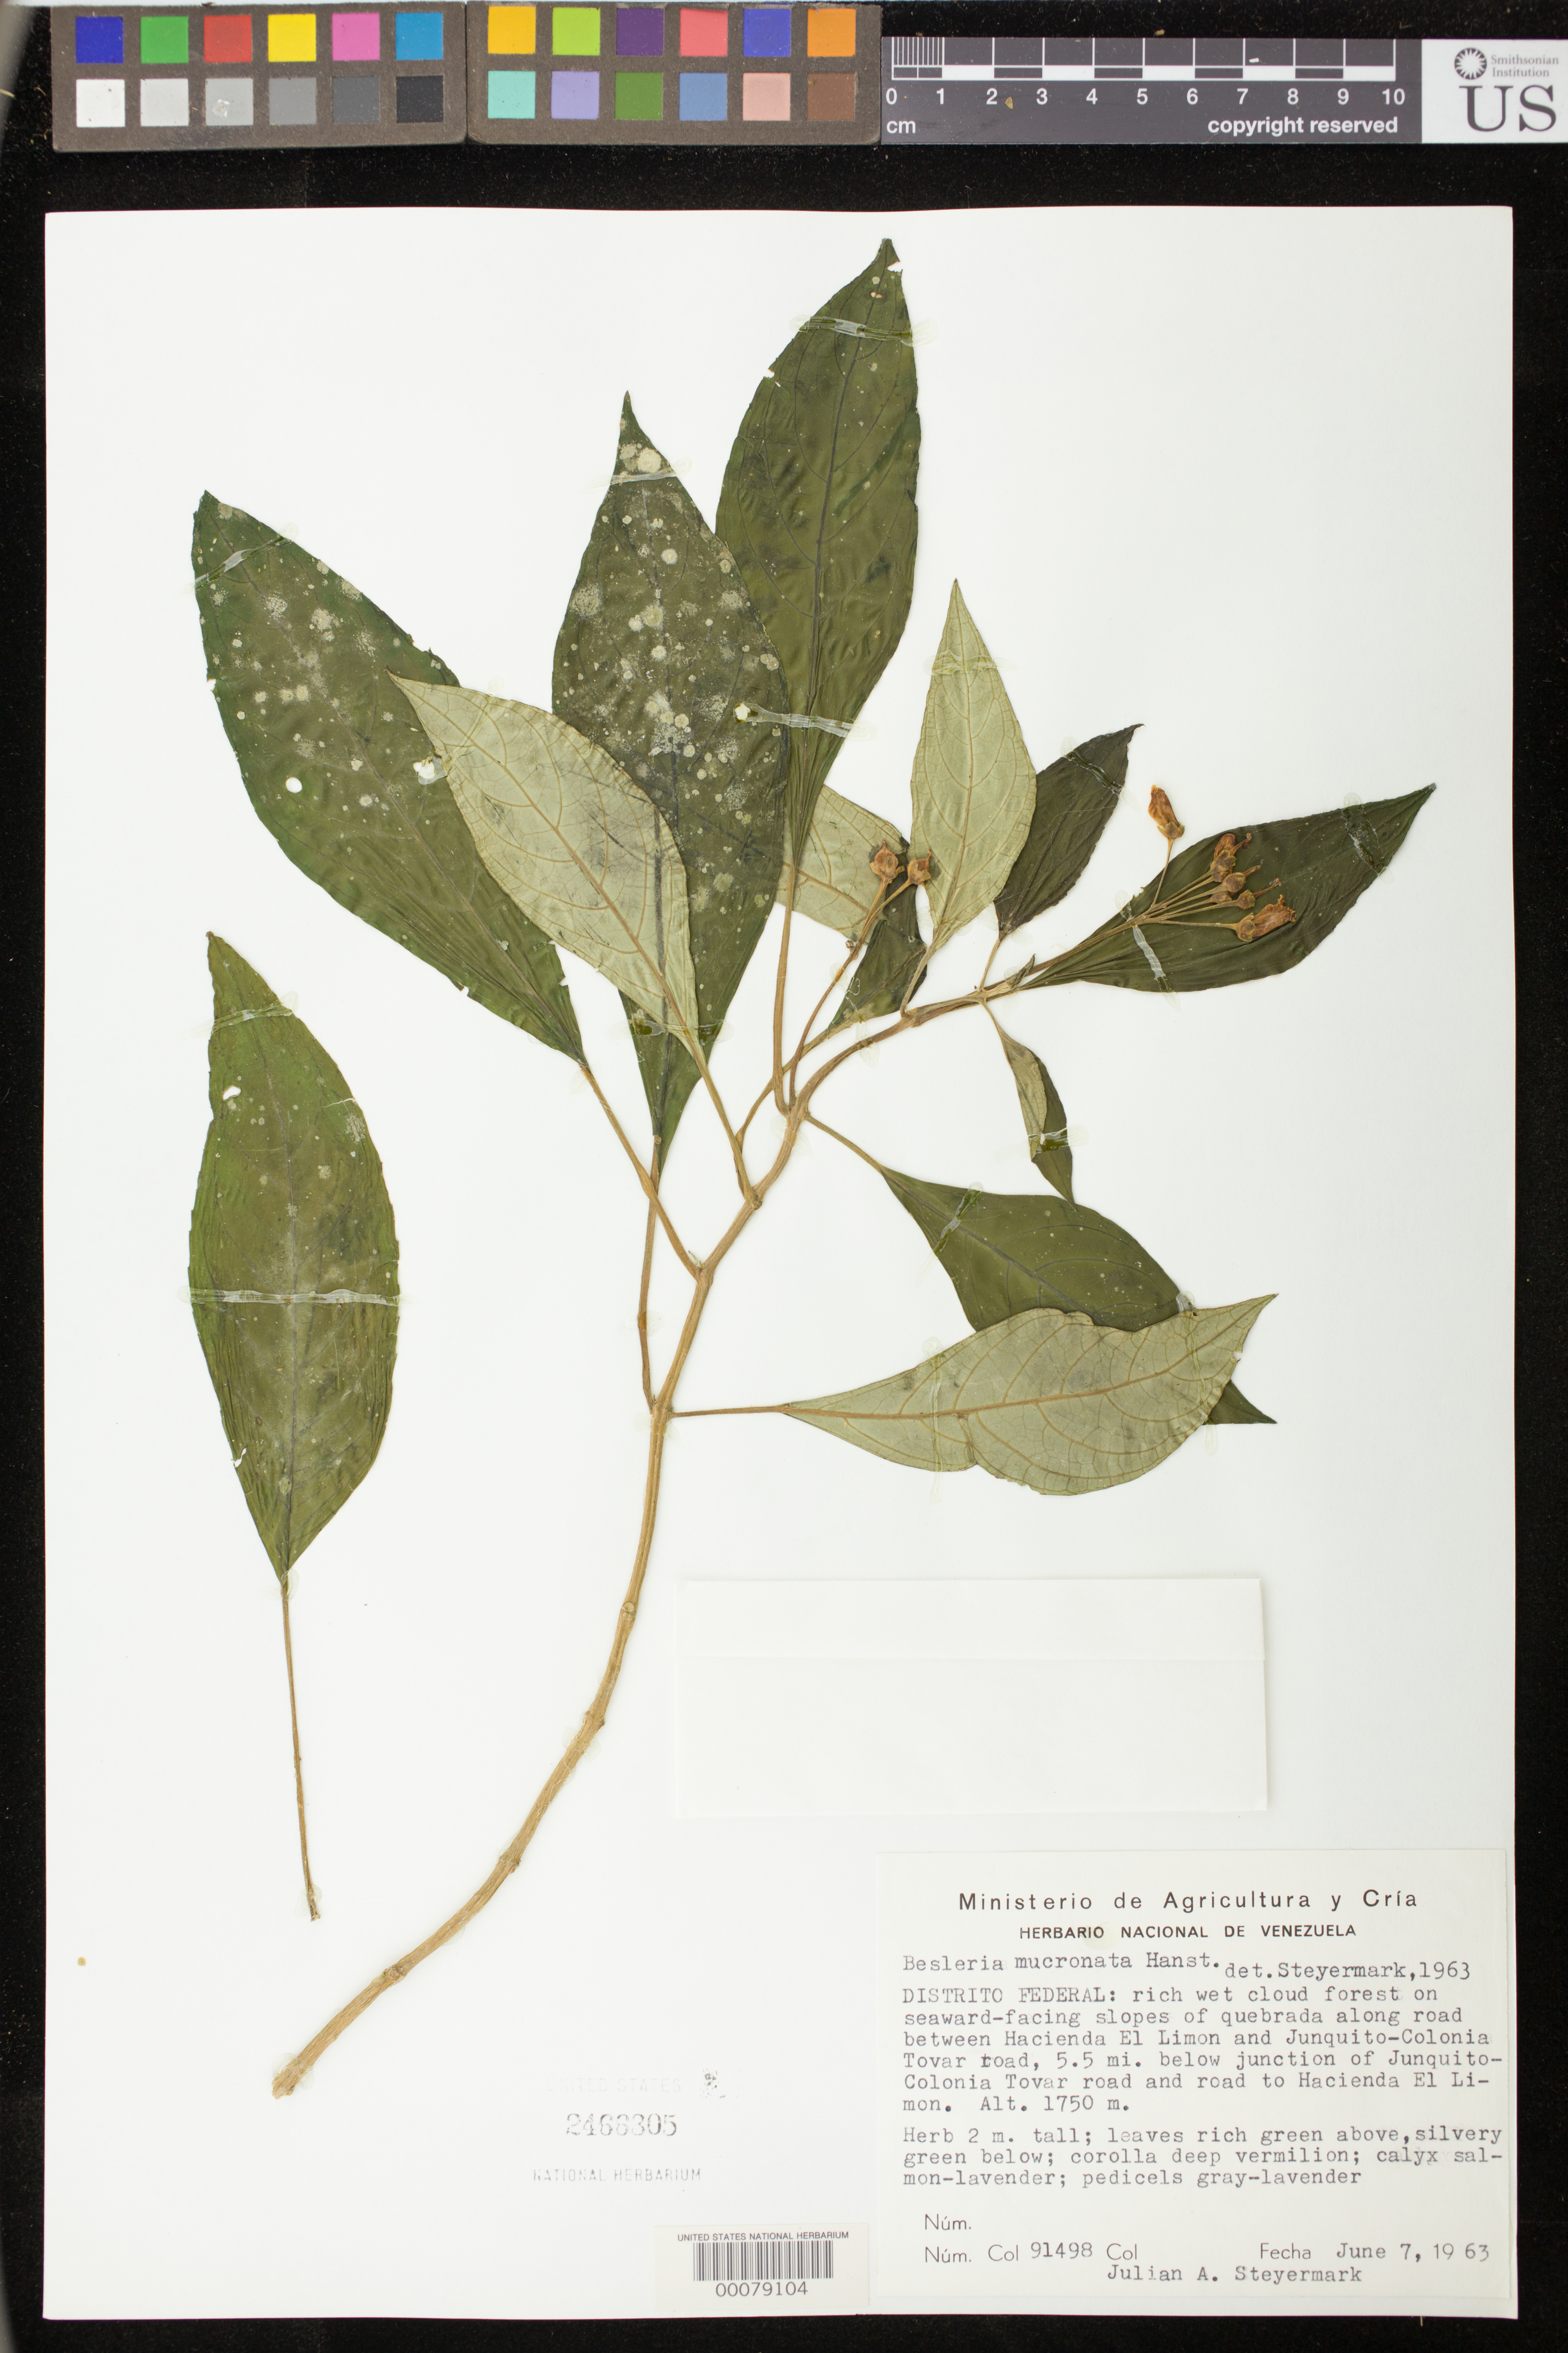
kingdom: Plantae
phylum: Tracheophyta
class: Magnoliopsida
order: Lamiales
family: Gesneriaceae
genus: Besleria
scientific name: Besleria mucronata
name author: Hanst.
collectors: J. Steyermark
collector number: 91498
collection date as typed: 07 Jun 1963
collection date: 1963-06-07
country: Venezuela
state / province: Distrito Federal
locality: Along rd between Hacienda El Limon & Junquito-Colonia Tovar rd, 5.5 mi below junction of above roads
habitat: Rich wet cloud forest on seaward-facing slopes of quebrada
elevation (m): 1750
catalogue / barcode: US 2466305